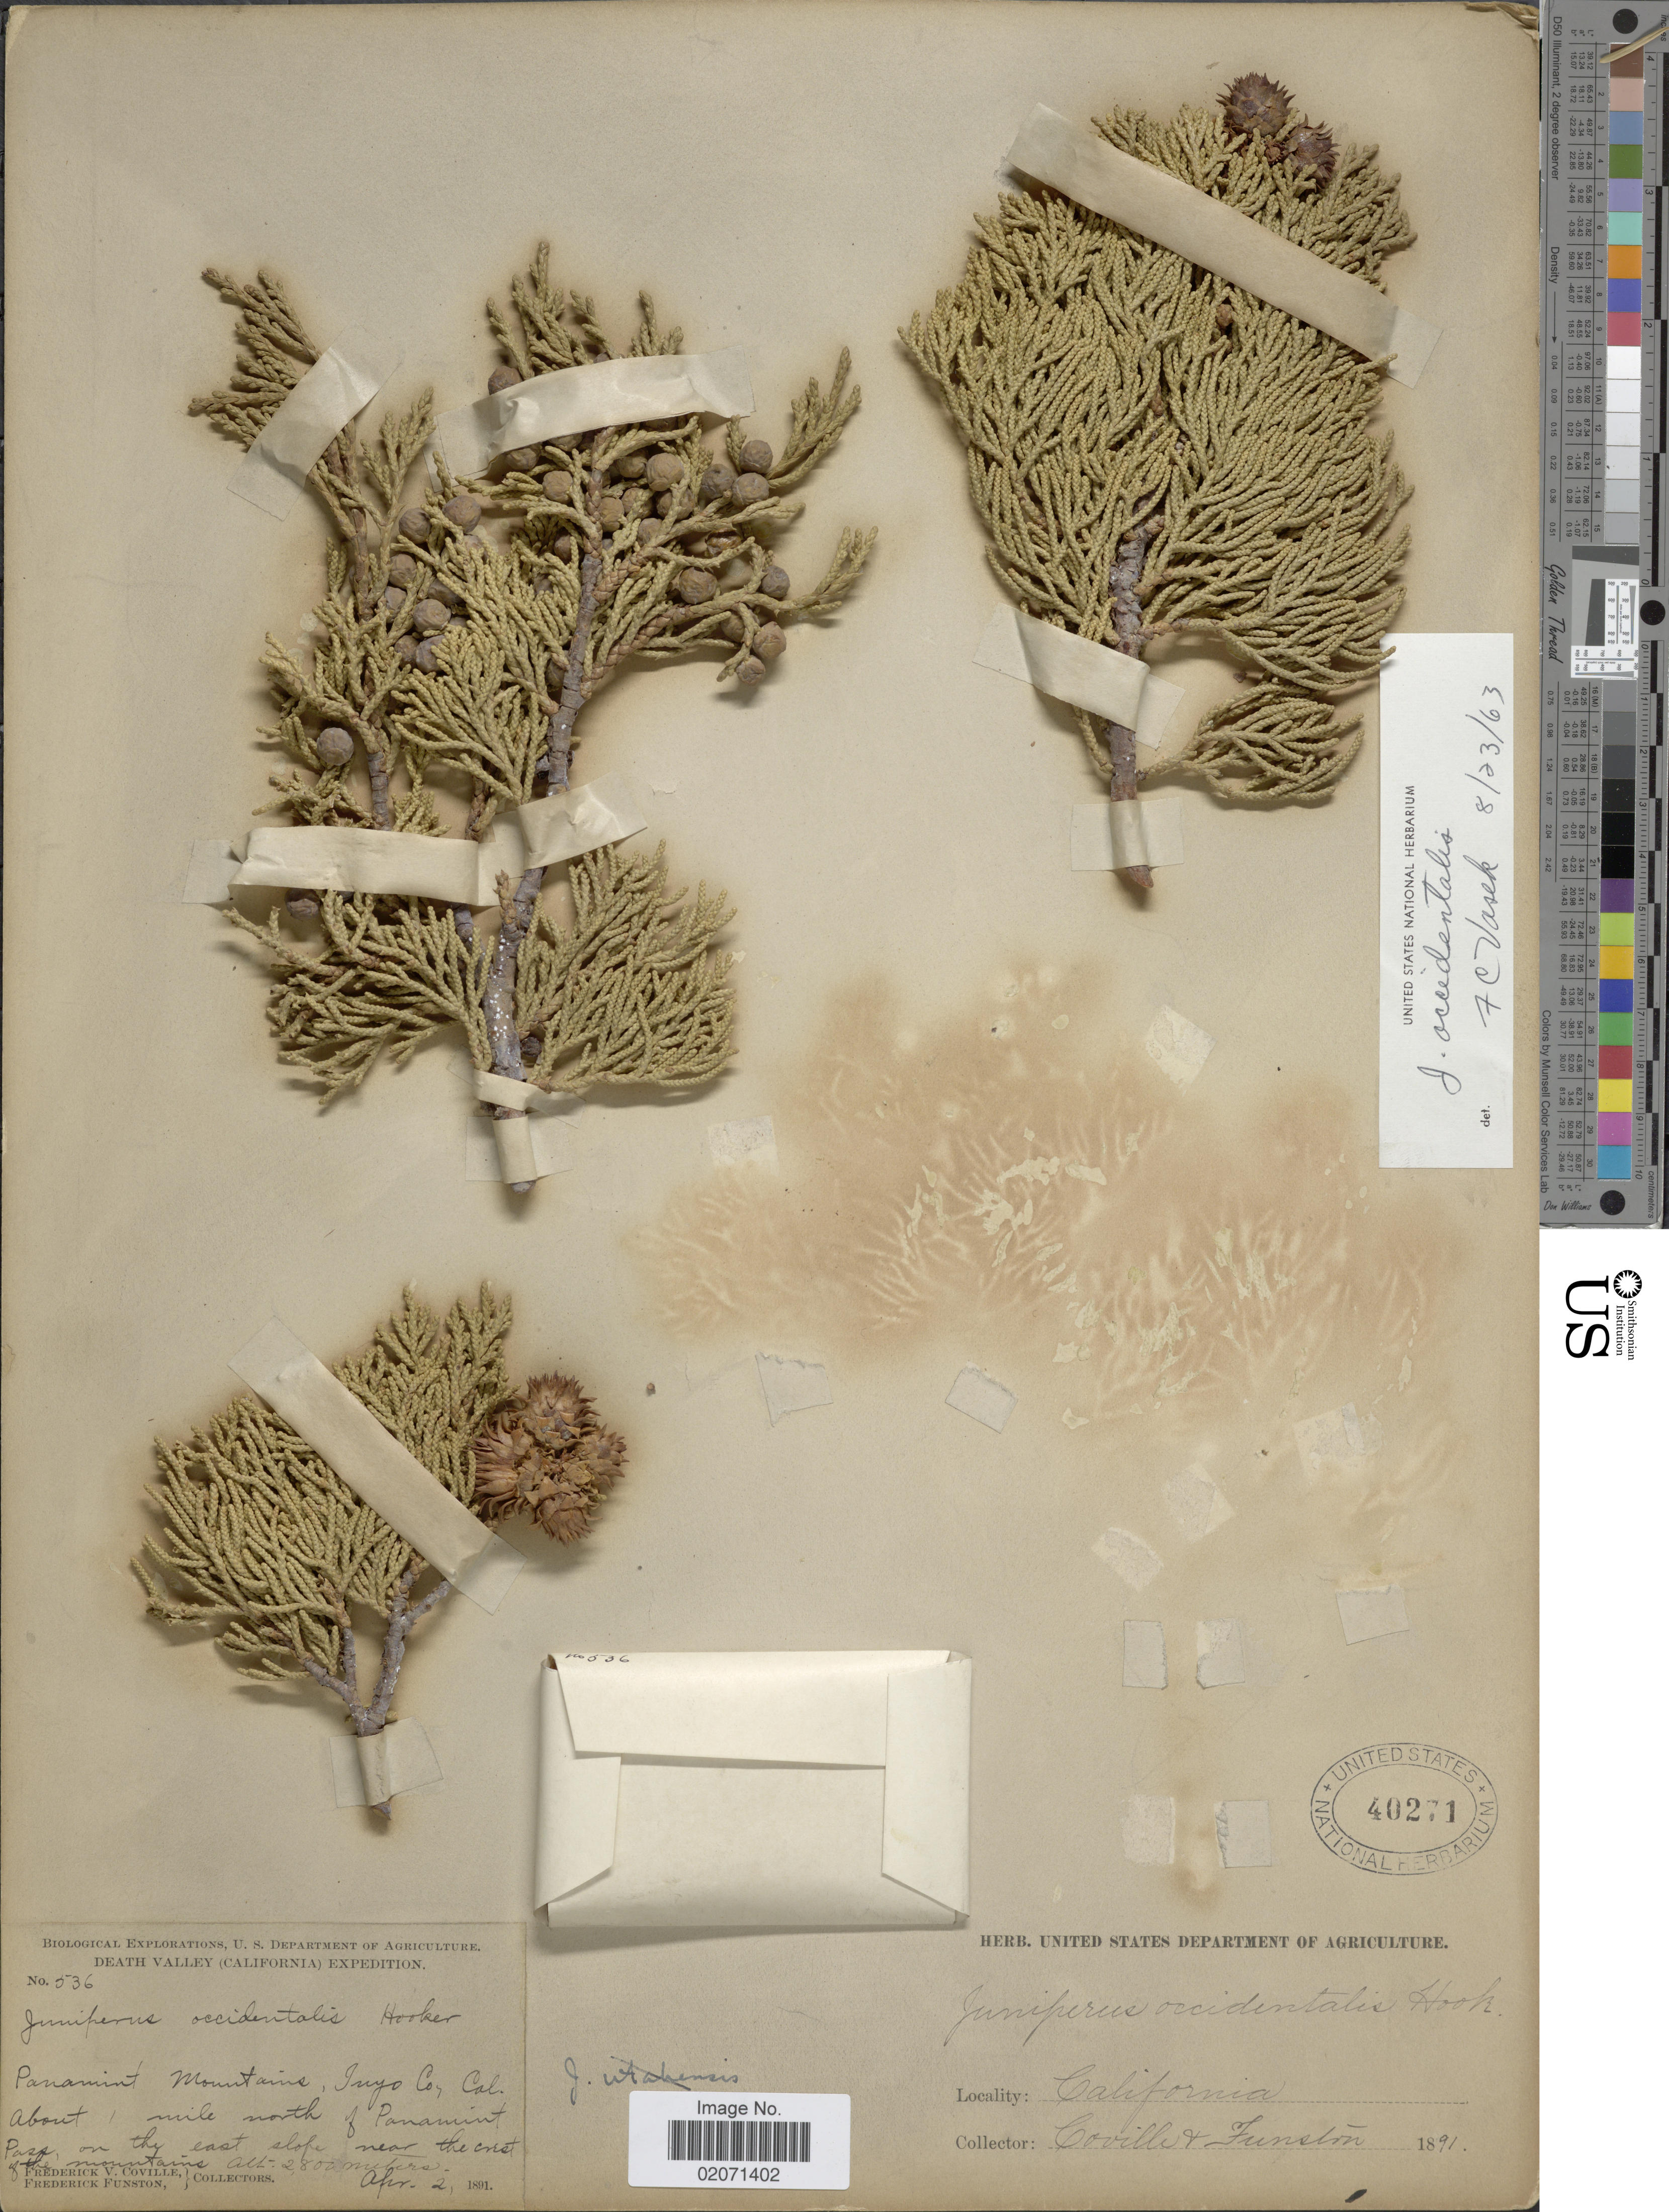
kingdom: Plantae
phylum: Tracheophyta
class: Pinopsida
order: Pinales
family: Cupressaceae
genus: Juniperus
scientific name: Juniperus occidentalis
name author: Hook.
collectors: F. V. Coville & F. Funston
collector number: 536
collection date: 1891-04-02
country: United States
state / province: California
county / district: Inyo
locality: Death Valley. Panamint Mountains, Inyo Co, Cal. About 1 mile north of Panamint Pass, on the east slope near the crest of the mountains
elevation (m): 2800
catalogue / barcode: US 40271